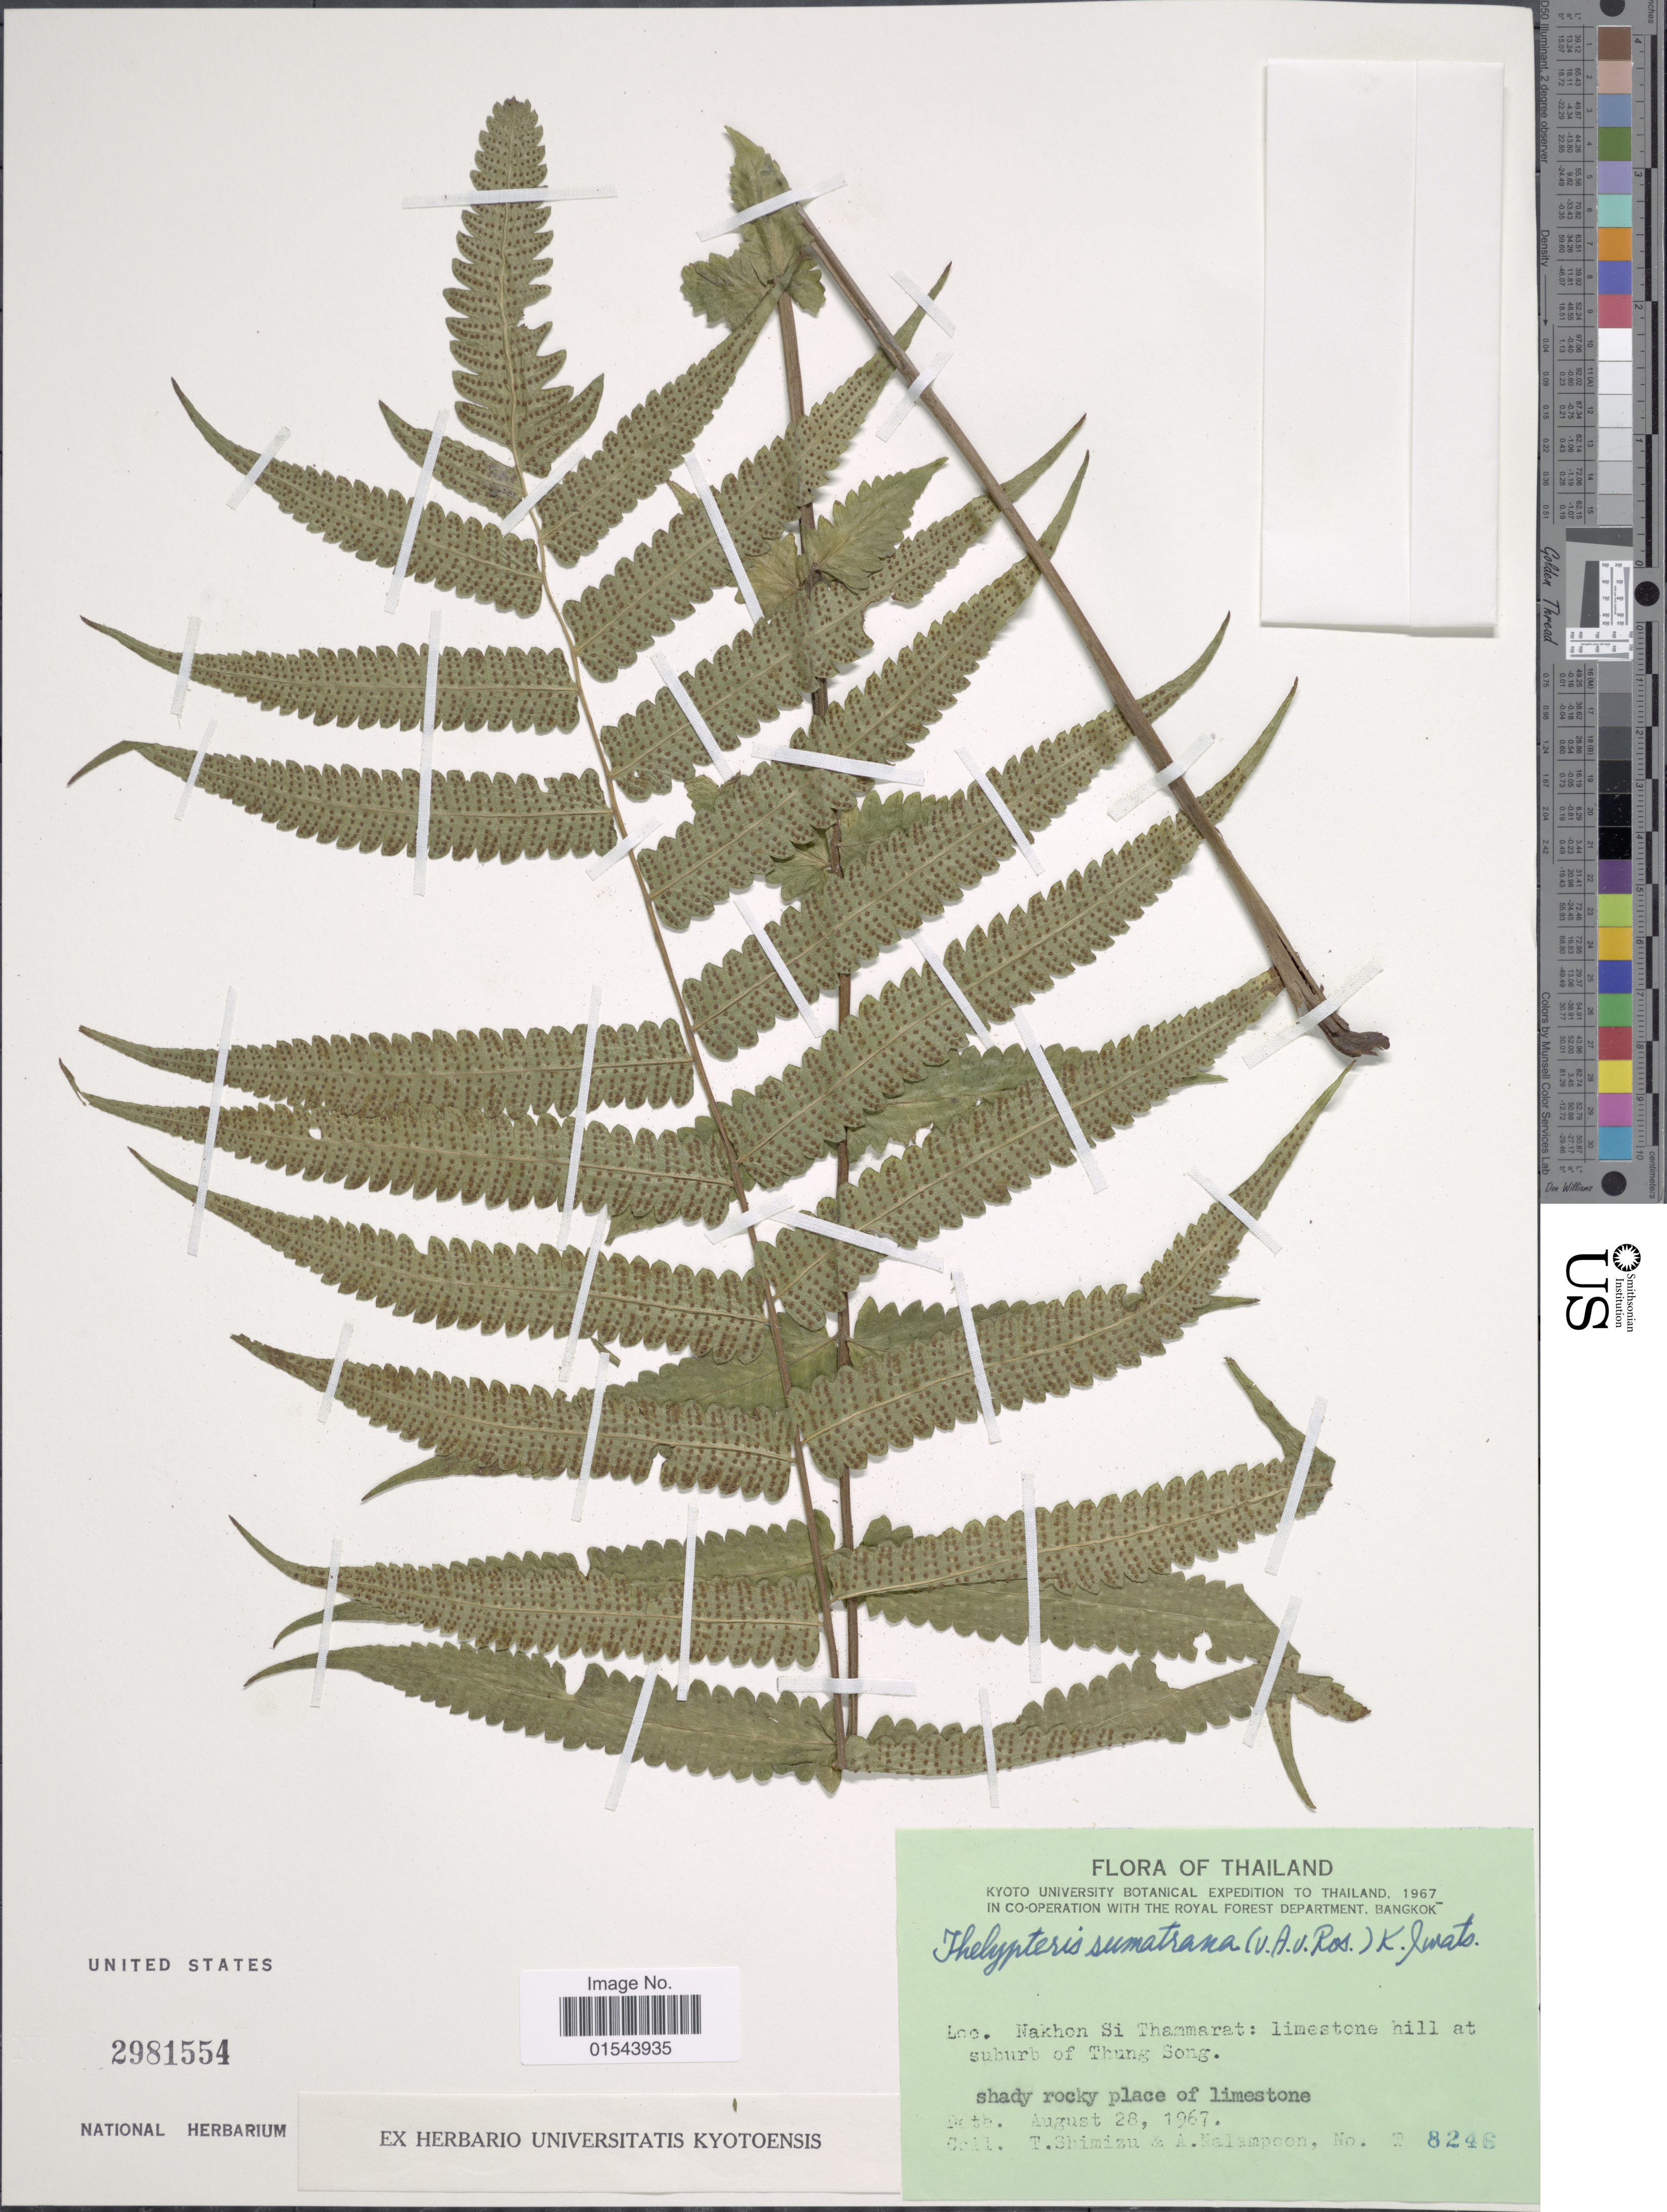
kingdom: Plantae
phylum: Tracheophyta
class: Polypodiopsida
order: Polypodiales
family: Thelypteridaceae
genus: Christella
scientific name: Christella sumatrana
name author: (Alderw.) Mitsuta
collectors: T. Shimizu & A. Nalampoon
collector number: T 8246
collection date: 1967-08-28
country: Thailand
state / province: Nakhon Si Thammarat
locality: Nakhon Si Thammarat: limestone hill at suburb of Thung Song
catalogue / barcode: US 2981554